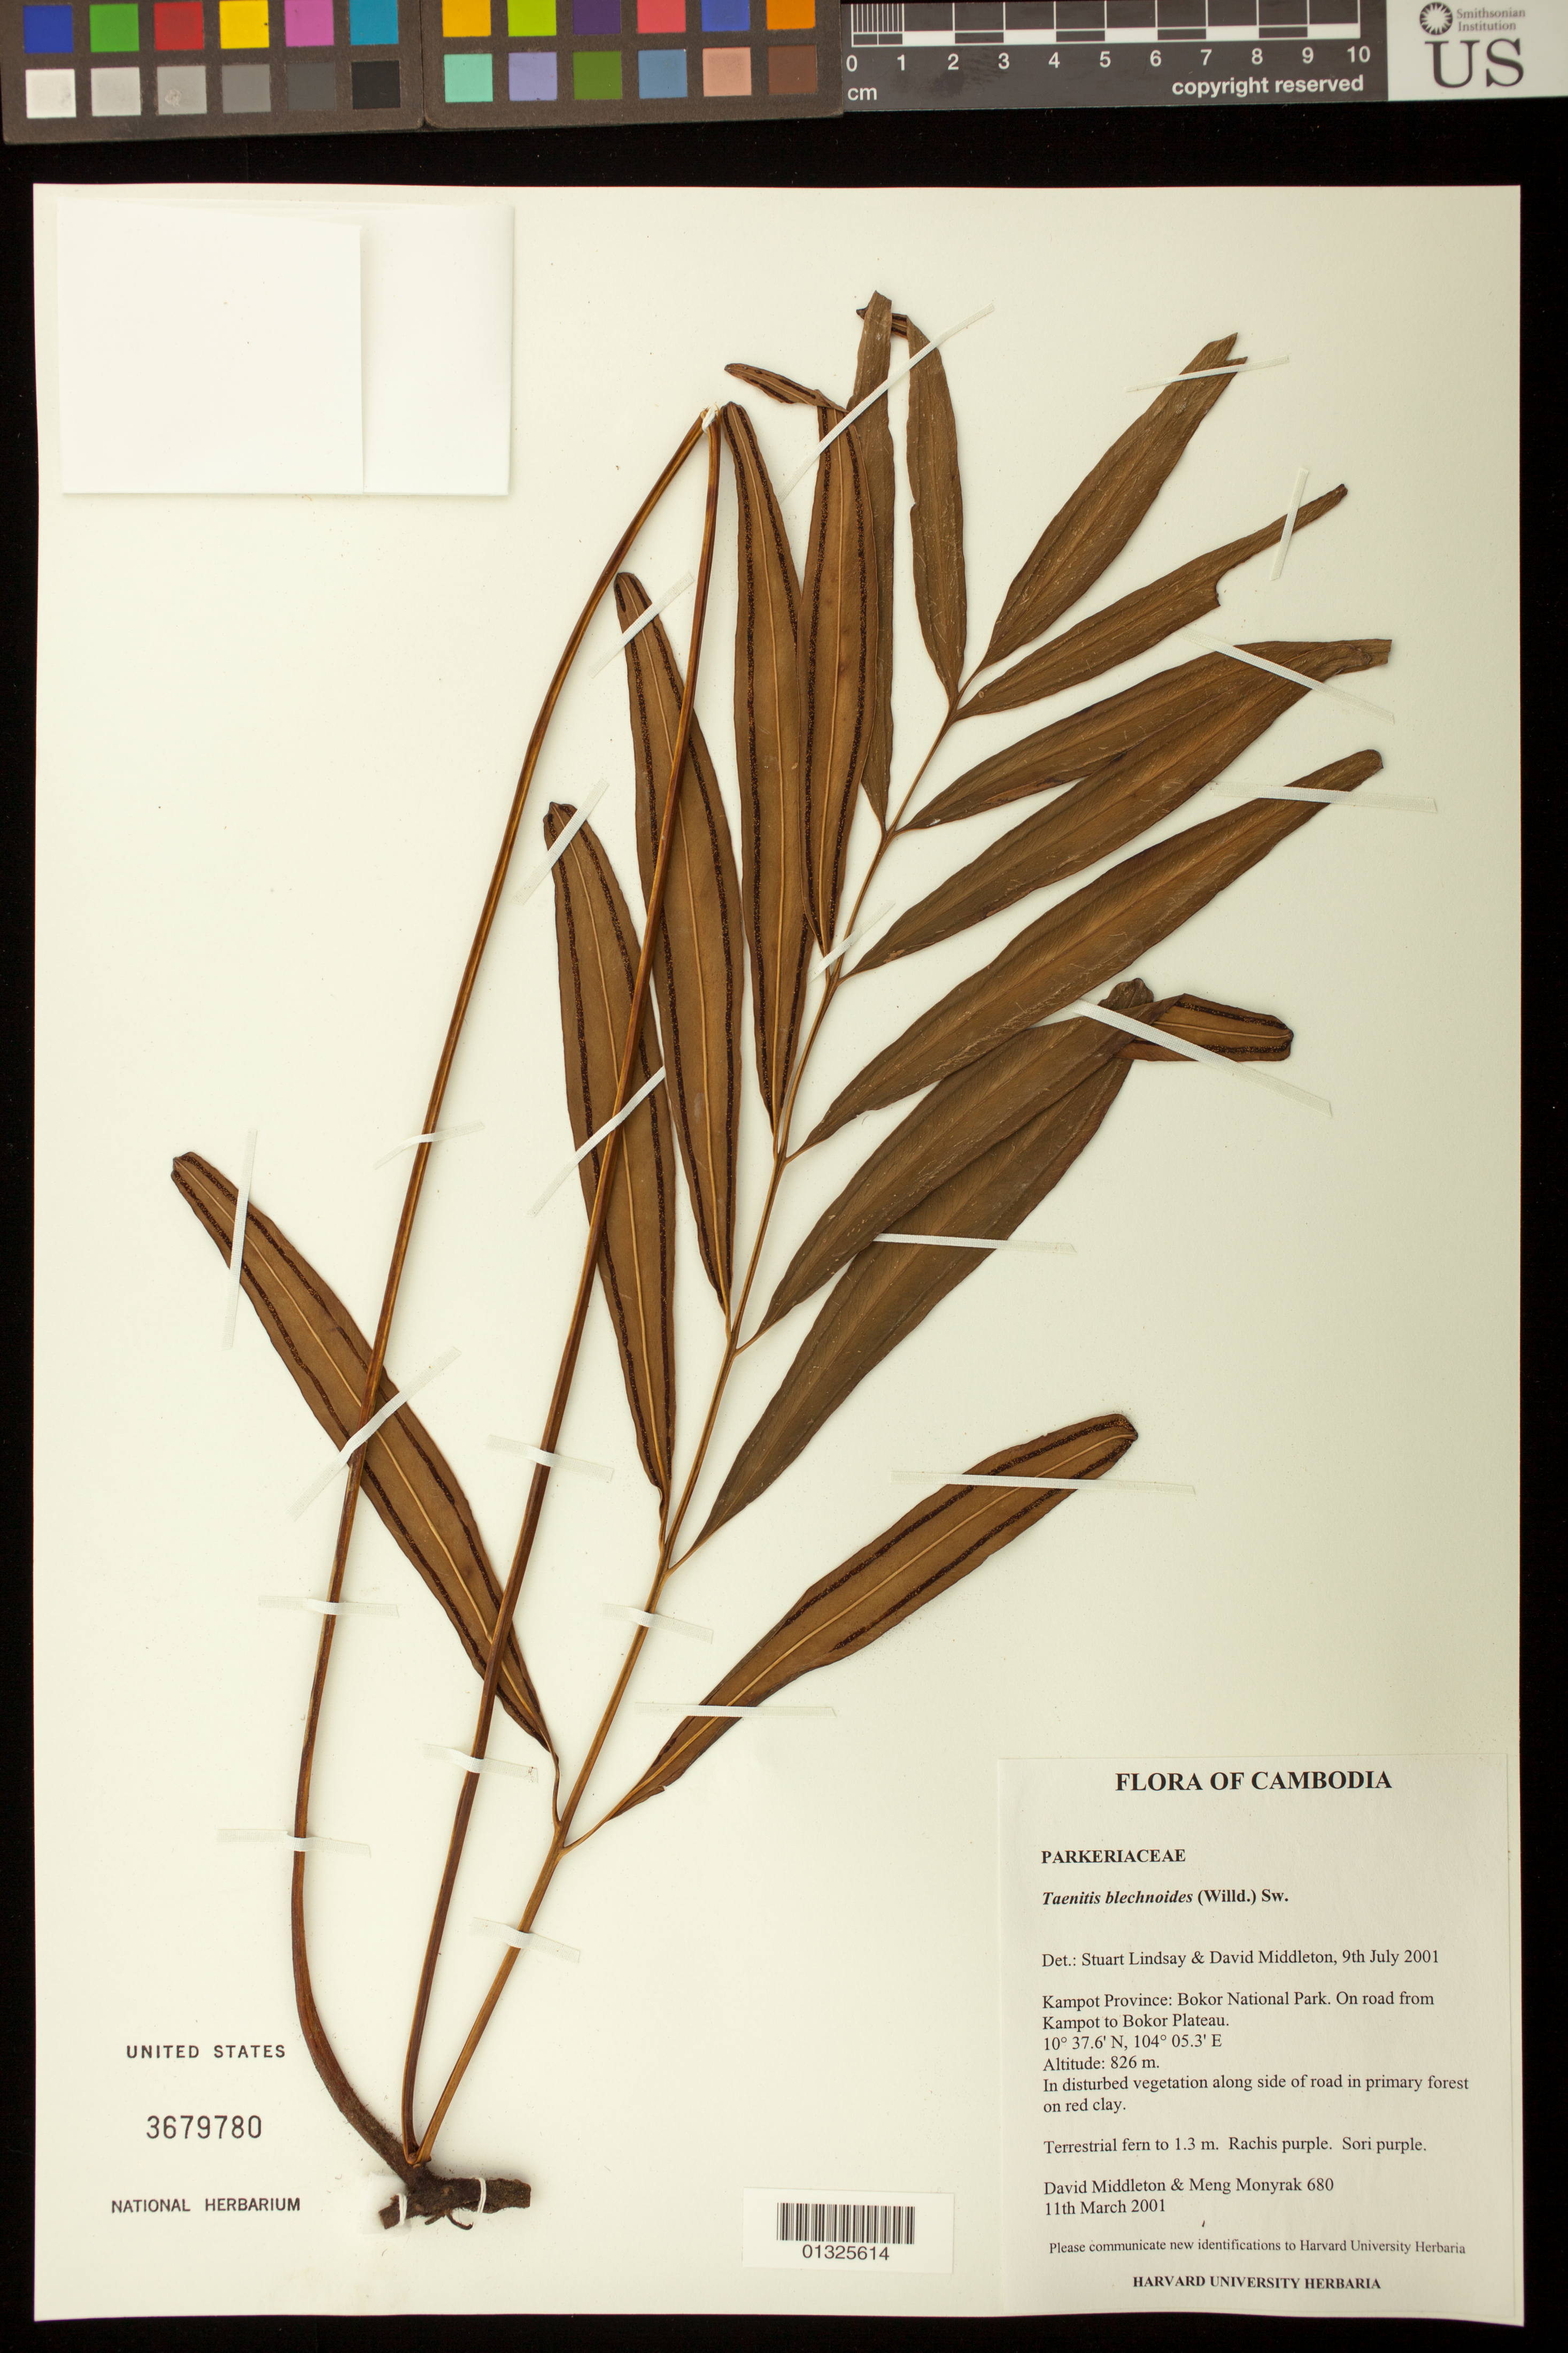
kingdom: Plantae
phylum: Tracheophyta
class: Polypodiopsida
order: Polypodiales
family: Pteridaceae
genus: Taenitis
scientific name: Taenitis blechnoides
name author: (Willd.) Sw.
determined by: Lindsay, S.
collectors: D. J. Middleton & M. Monyrak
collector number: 680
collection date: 2001-03-11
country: Cambodia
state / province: Kâmpât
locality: Bokor National Park. On road from Kampot to Bokor Plateau.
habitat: In disturbed vegetation along side of road in primary forest on red clay.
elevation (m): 826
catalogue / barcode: US 3679780